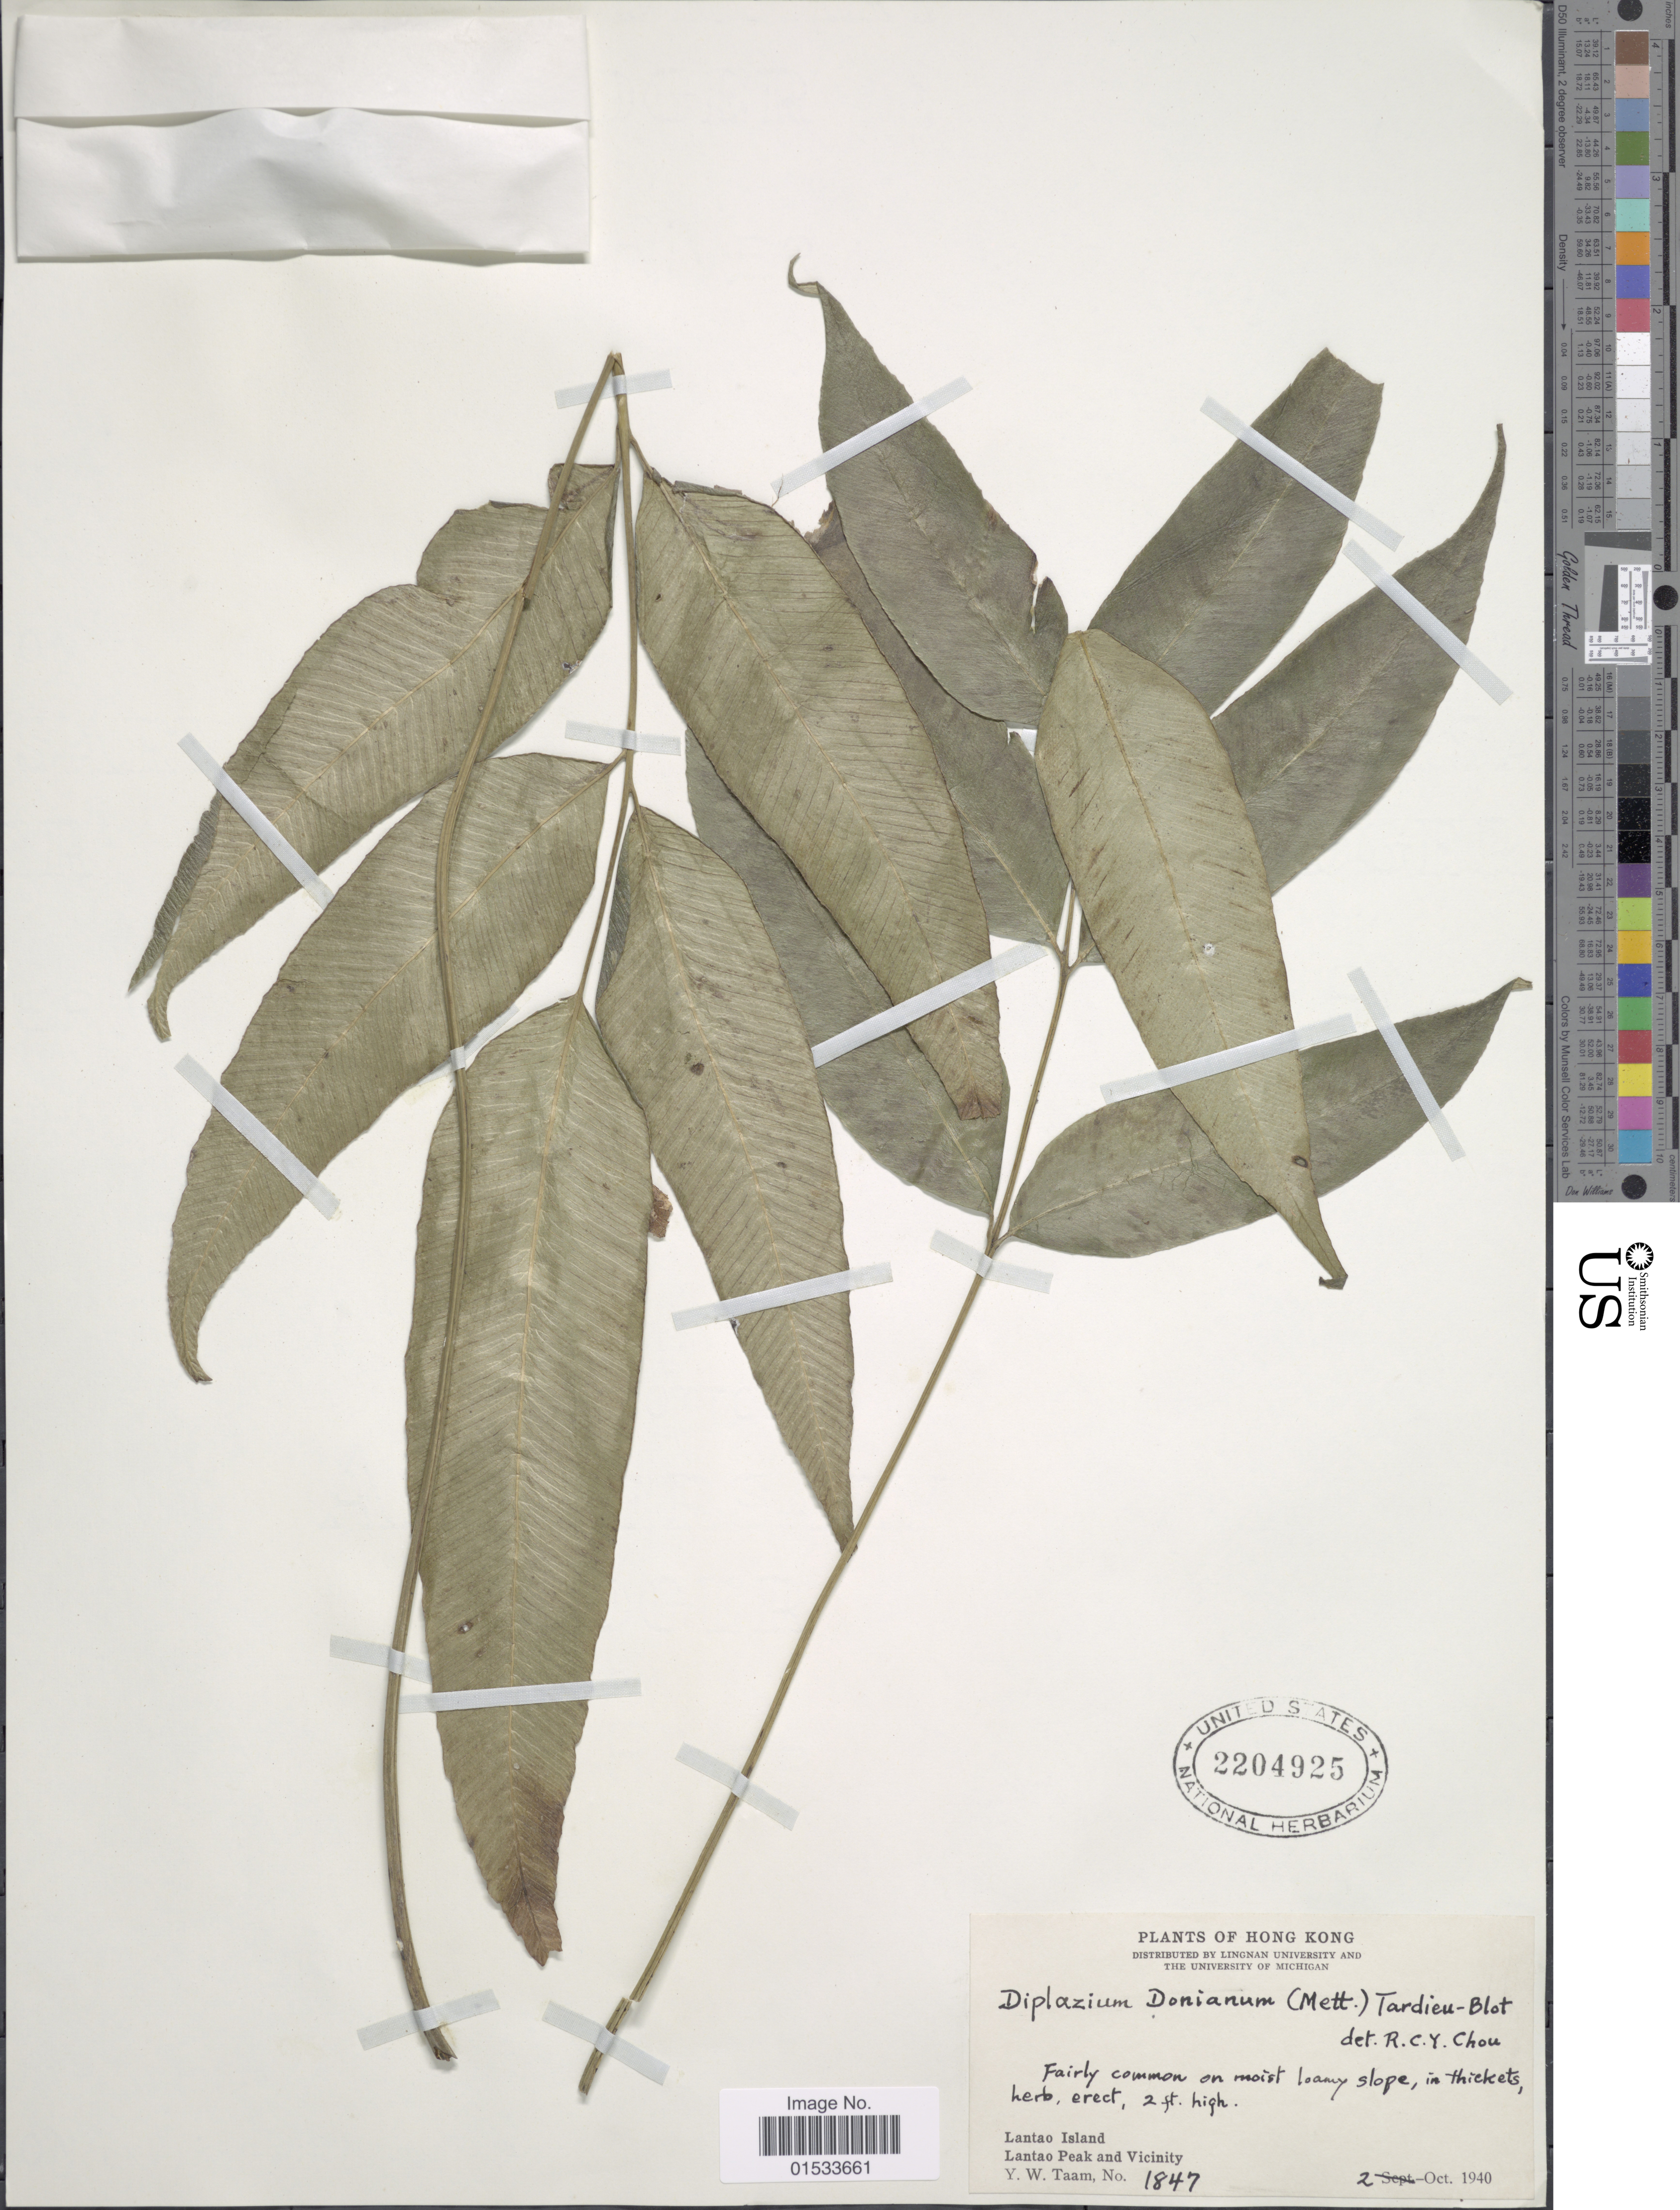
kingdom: Plantae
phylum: Tracheophyta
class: Polypodiopsida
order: Polypodiales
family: Athyriaceae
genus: Diplazium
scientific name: Diplazium donianum var. donianum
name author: (Mett.) Tardieu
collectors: Y. W. Taam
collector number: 1847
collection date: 1940-10-02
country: China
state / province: Hong Kong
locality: Lantao Island, Lantao Peak and vicinity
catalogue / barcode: US 2204925